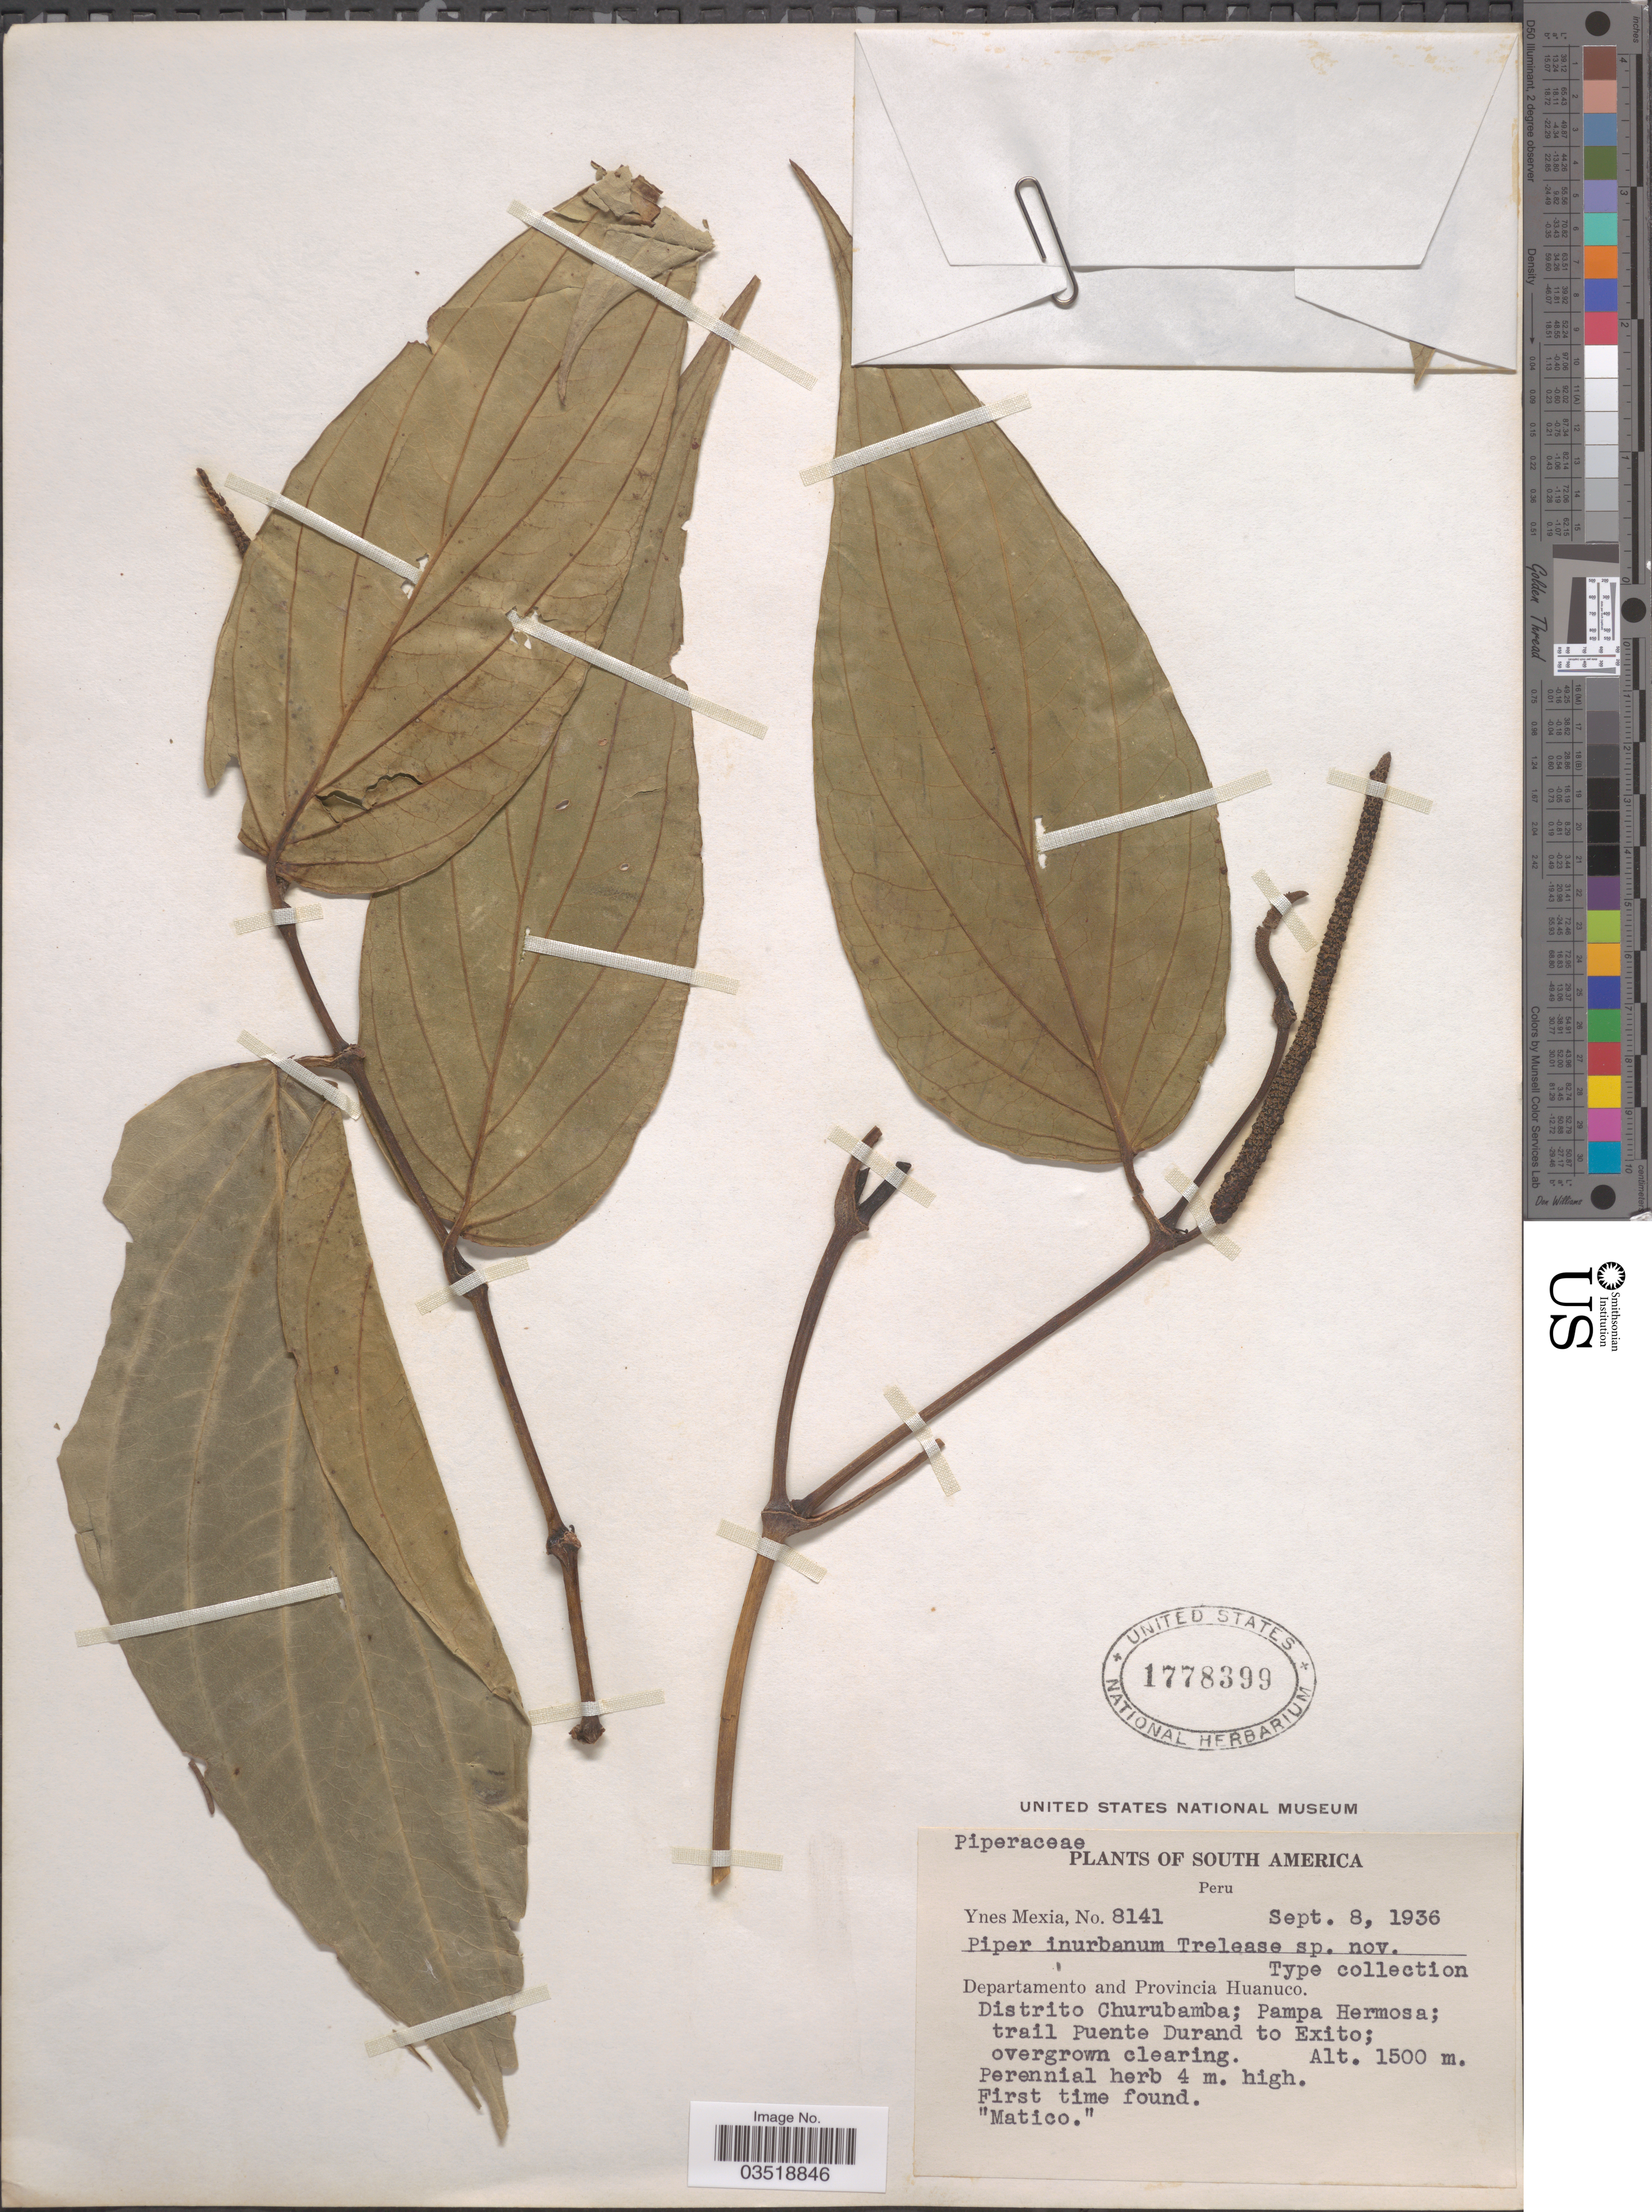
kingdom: Plantae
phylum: Tracheophyta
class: Magnoliopsida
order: Piperales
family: Piperaceae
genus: Piper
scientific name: Piper sp.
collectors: Y. Mexia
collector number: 8141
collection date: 1936-09-08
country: Peru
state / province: Huánuco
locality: Departamento and Provincia Huanuco. Distrito Churubamba; Pampa Hermosa; trail Puente Durand to Exito.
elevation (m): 1500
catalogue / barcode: US 1778399